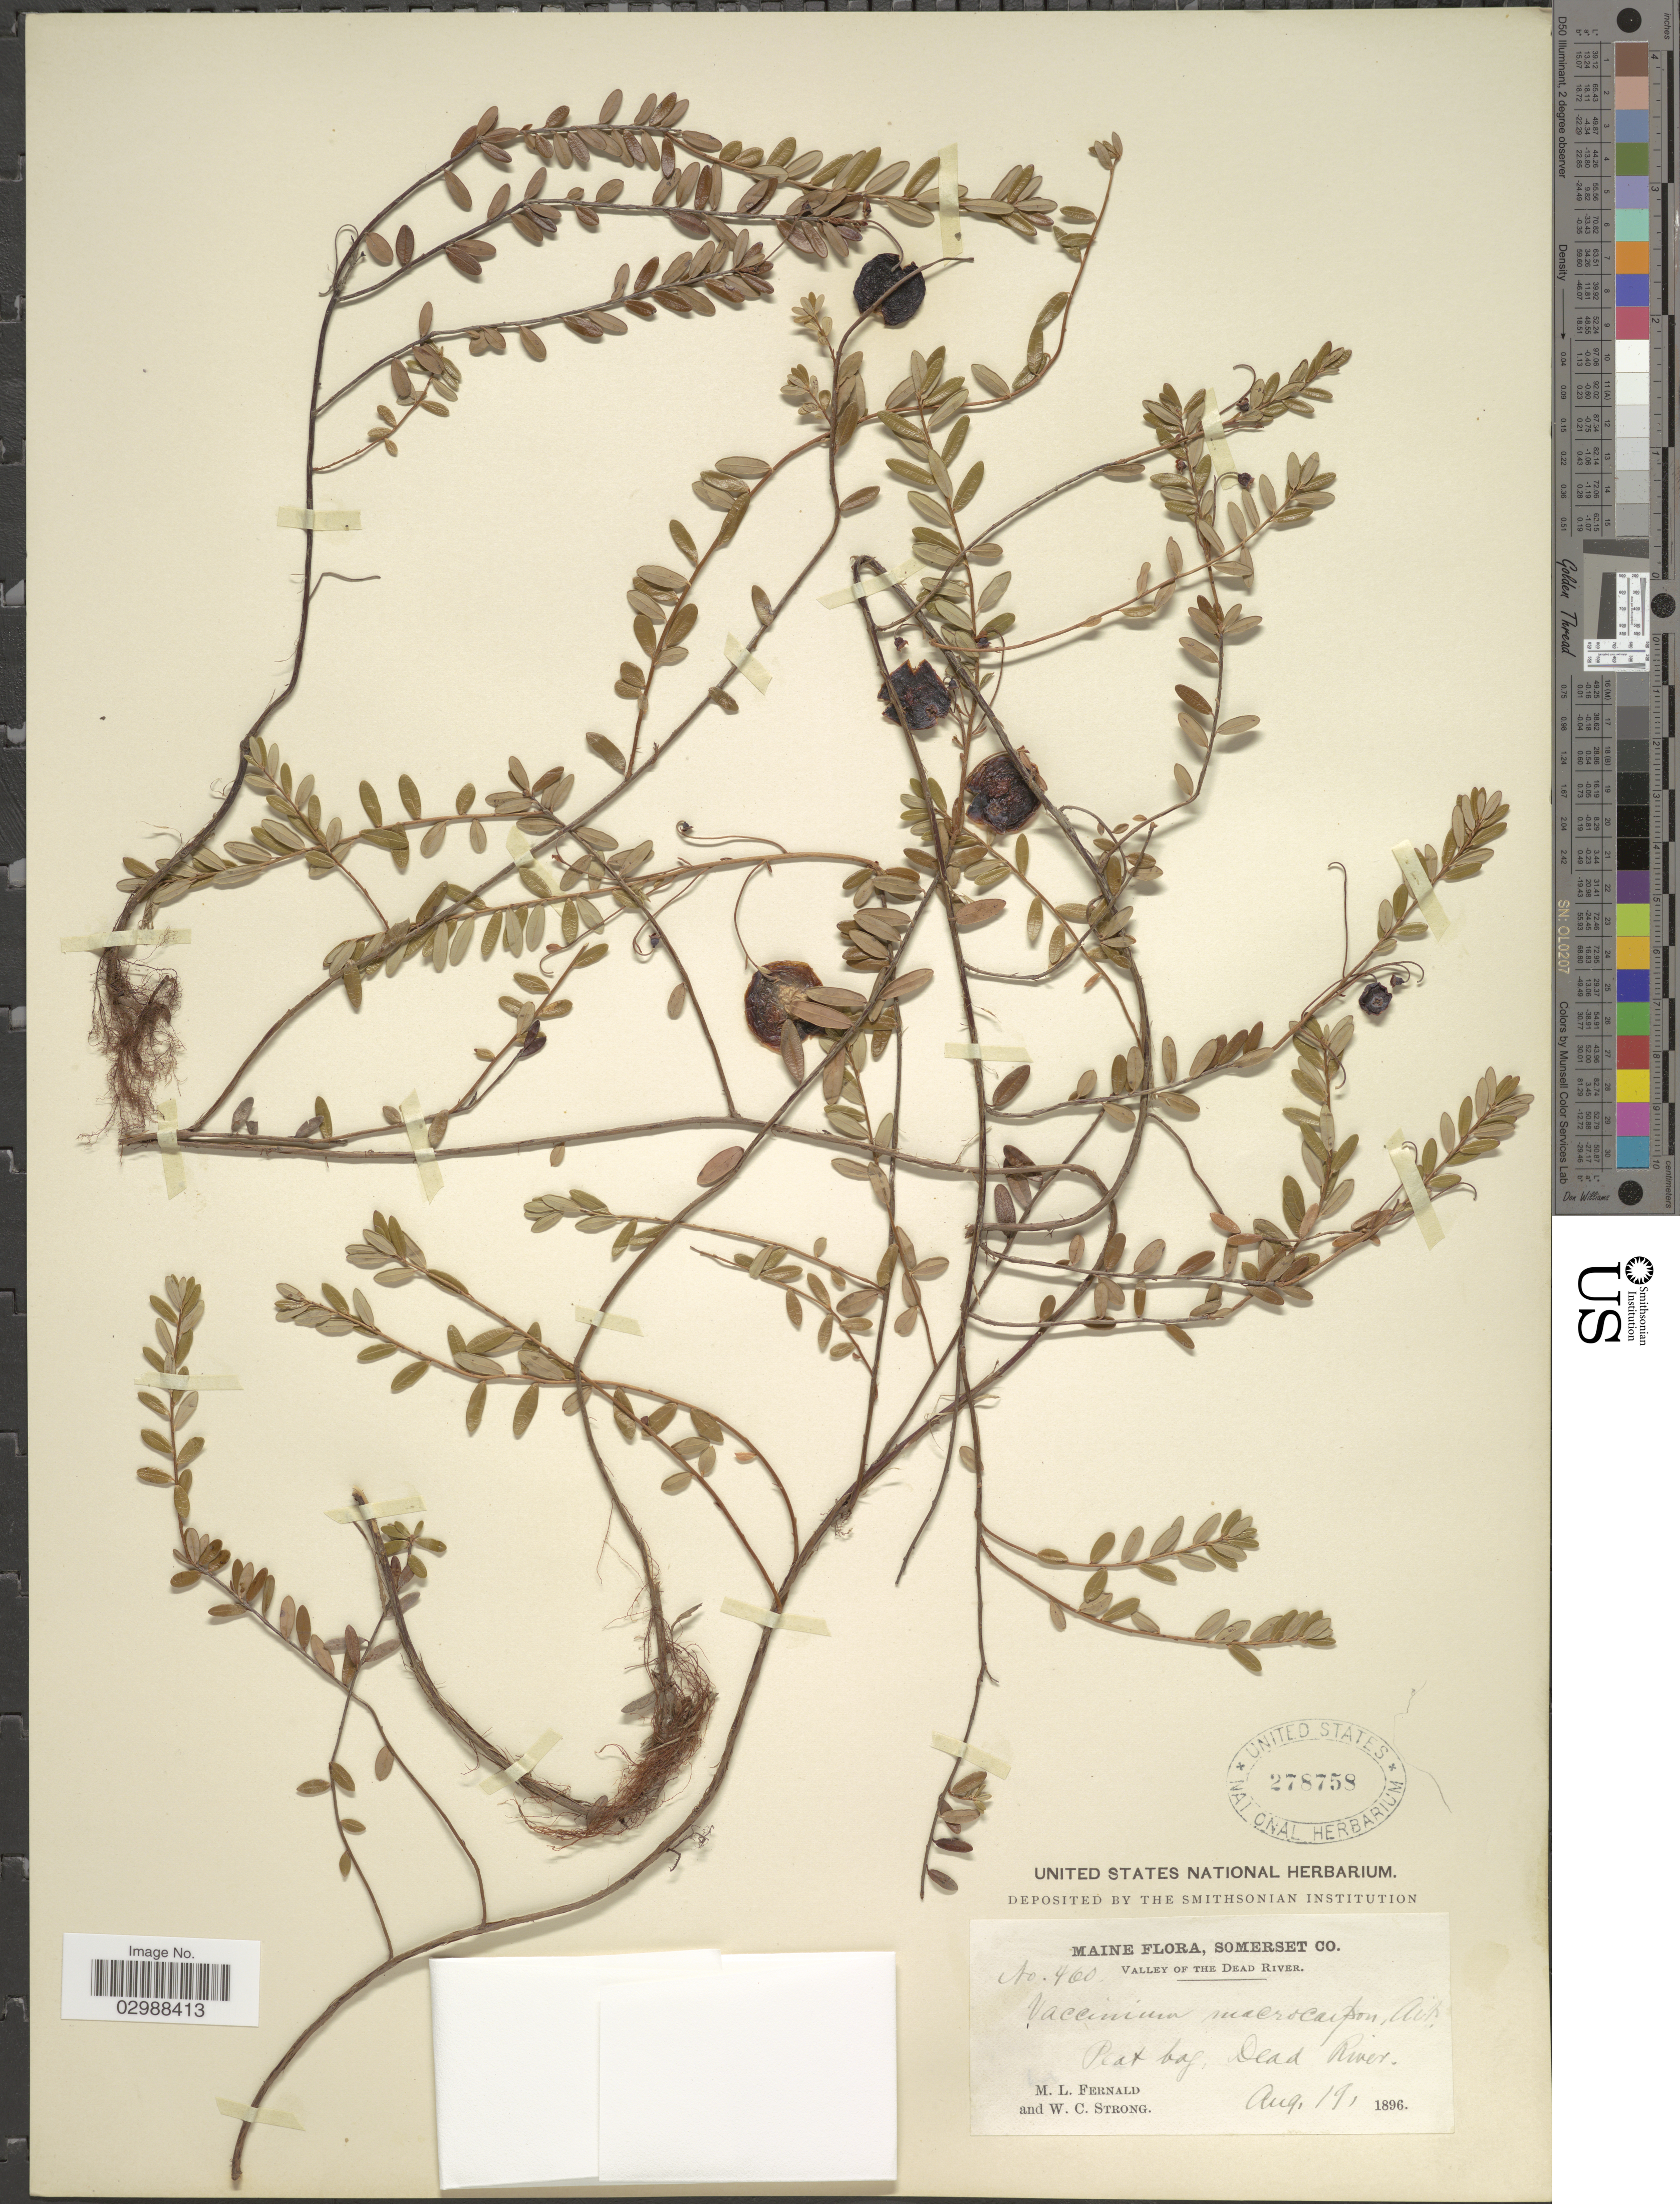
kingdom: Plantae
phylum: Tracheophyta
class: Magnoliopsida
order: Ericales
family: Ericaceae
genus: Vaccinium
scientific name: Vaccinium macrocarpon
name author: Aiton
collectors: M. L. Fernald & W. C. Strong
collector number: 460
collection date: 1896-08-19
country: United States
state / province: Maine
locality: Somerset Co. Valley of the Dead River. Peat bog, Dead River.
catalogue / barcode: US 278758